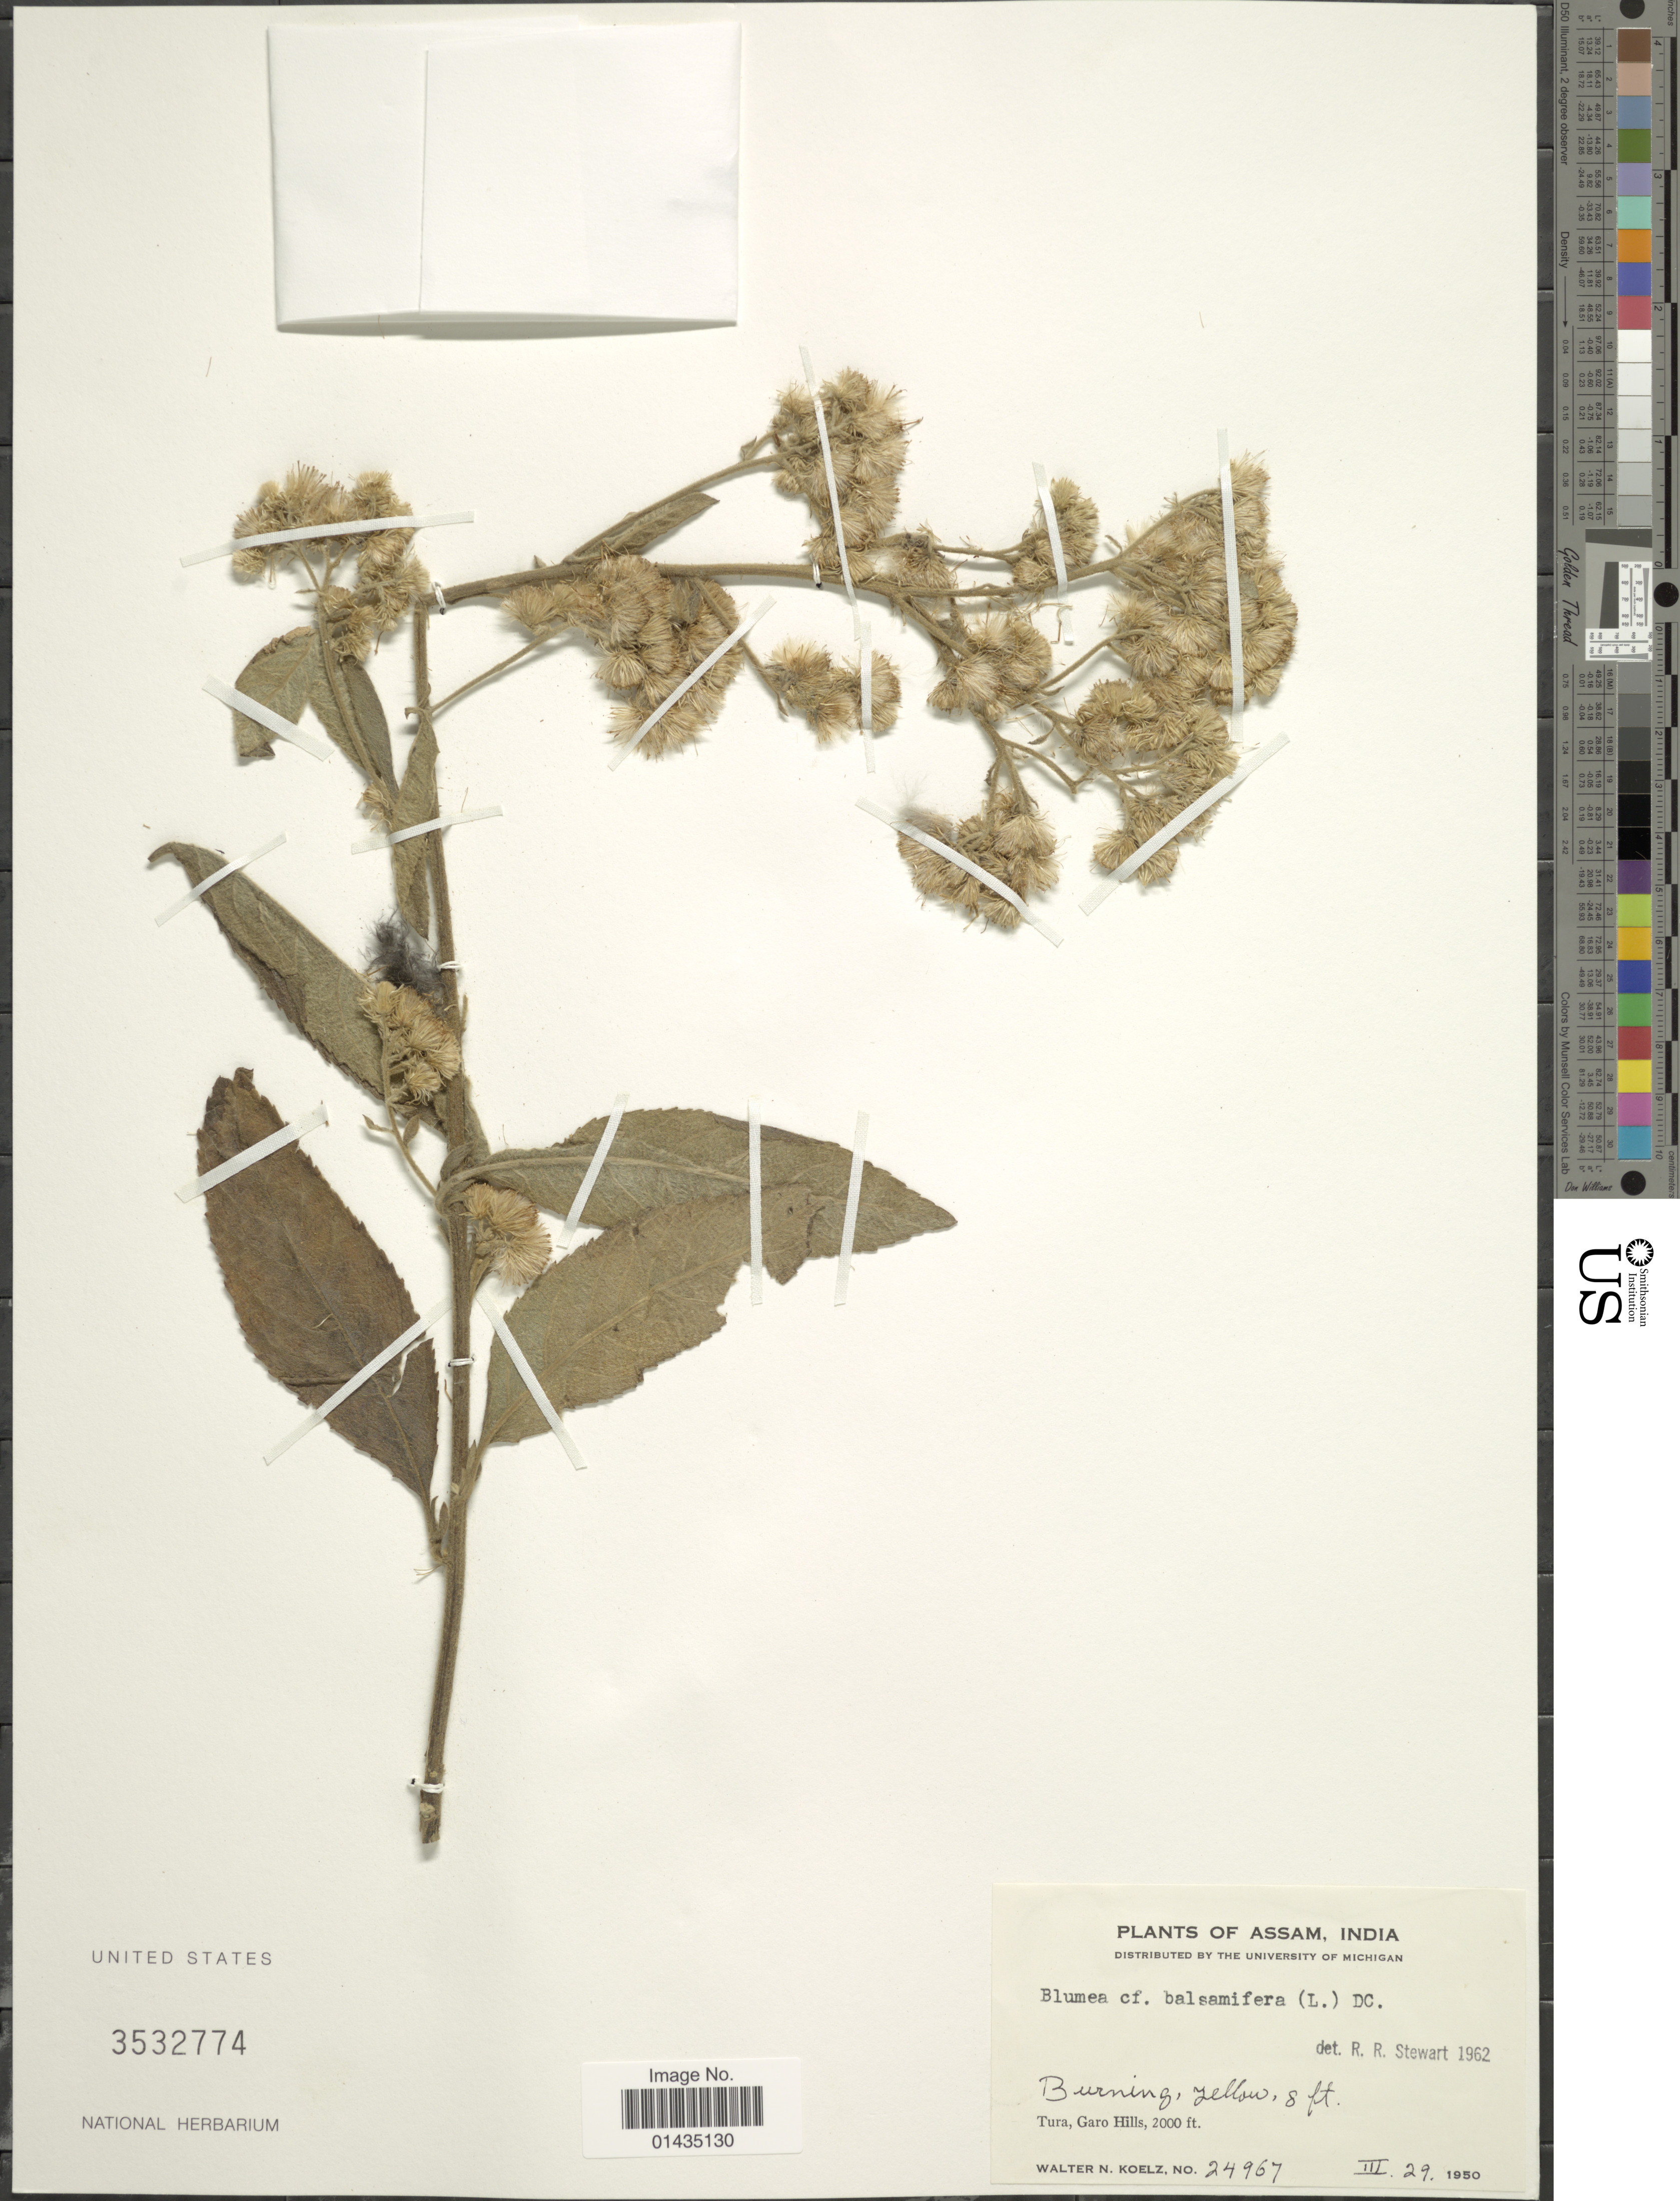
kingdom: Plantae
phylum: Tracheophyta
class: Magnoliopsida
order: Asterales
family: Asteraceae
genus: Blumea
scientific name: Blumea balsamifera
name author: (L.) DC.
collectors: W. N. Koelz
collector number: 24967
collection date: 1950-03-29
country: India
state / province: Meghalaya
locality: Tura, Garo Hills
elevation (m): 610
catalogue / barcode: US 3532774